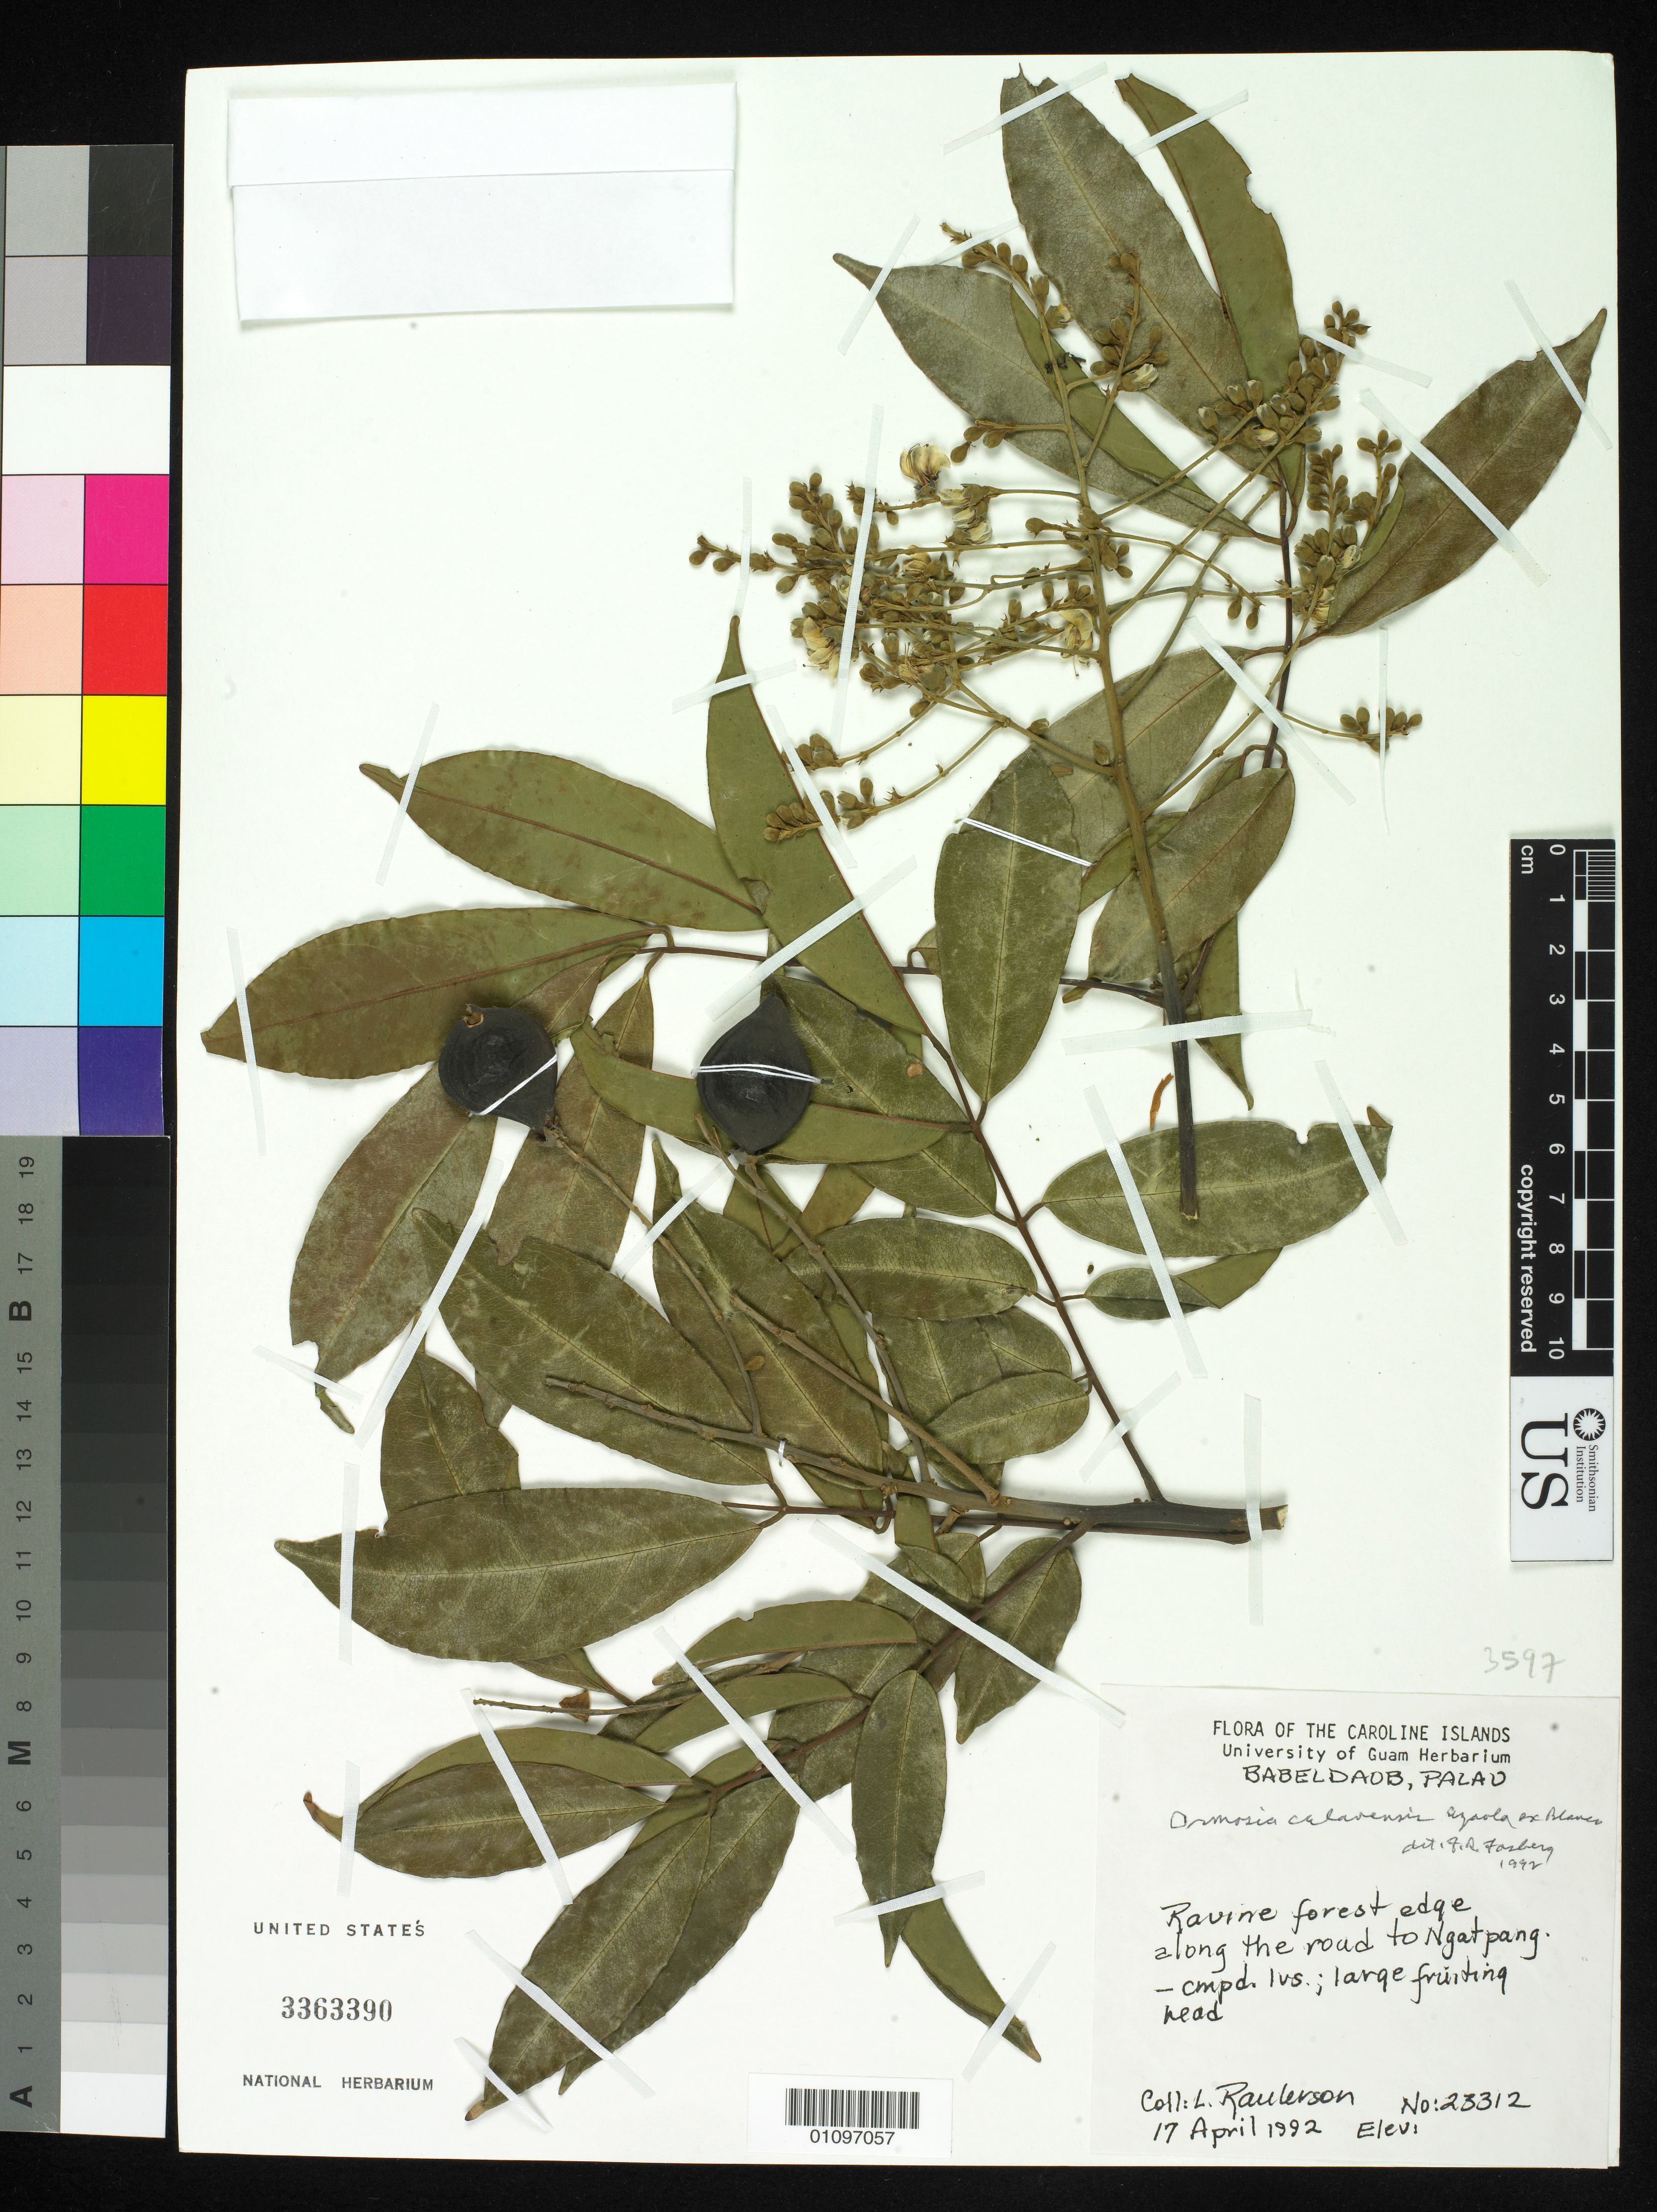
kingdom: Plantae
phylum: Tracheophyta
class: Magnoliopsida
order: Fabales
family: Fabaceae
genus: Ormosia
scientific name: Ormosia calavensis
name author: Azaola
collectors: L. Raulerson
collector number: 23312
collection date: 1992-04-17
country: Palau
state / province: Ngatpang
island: Babeldaob [Babelthuap]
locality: Along the road to Ngatpang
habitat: Ravine forest edge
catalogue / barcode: US 3363390